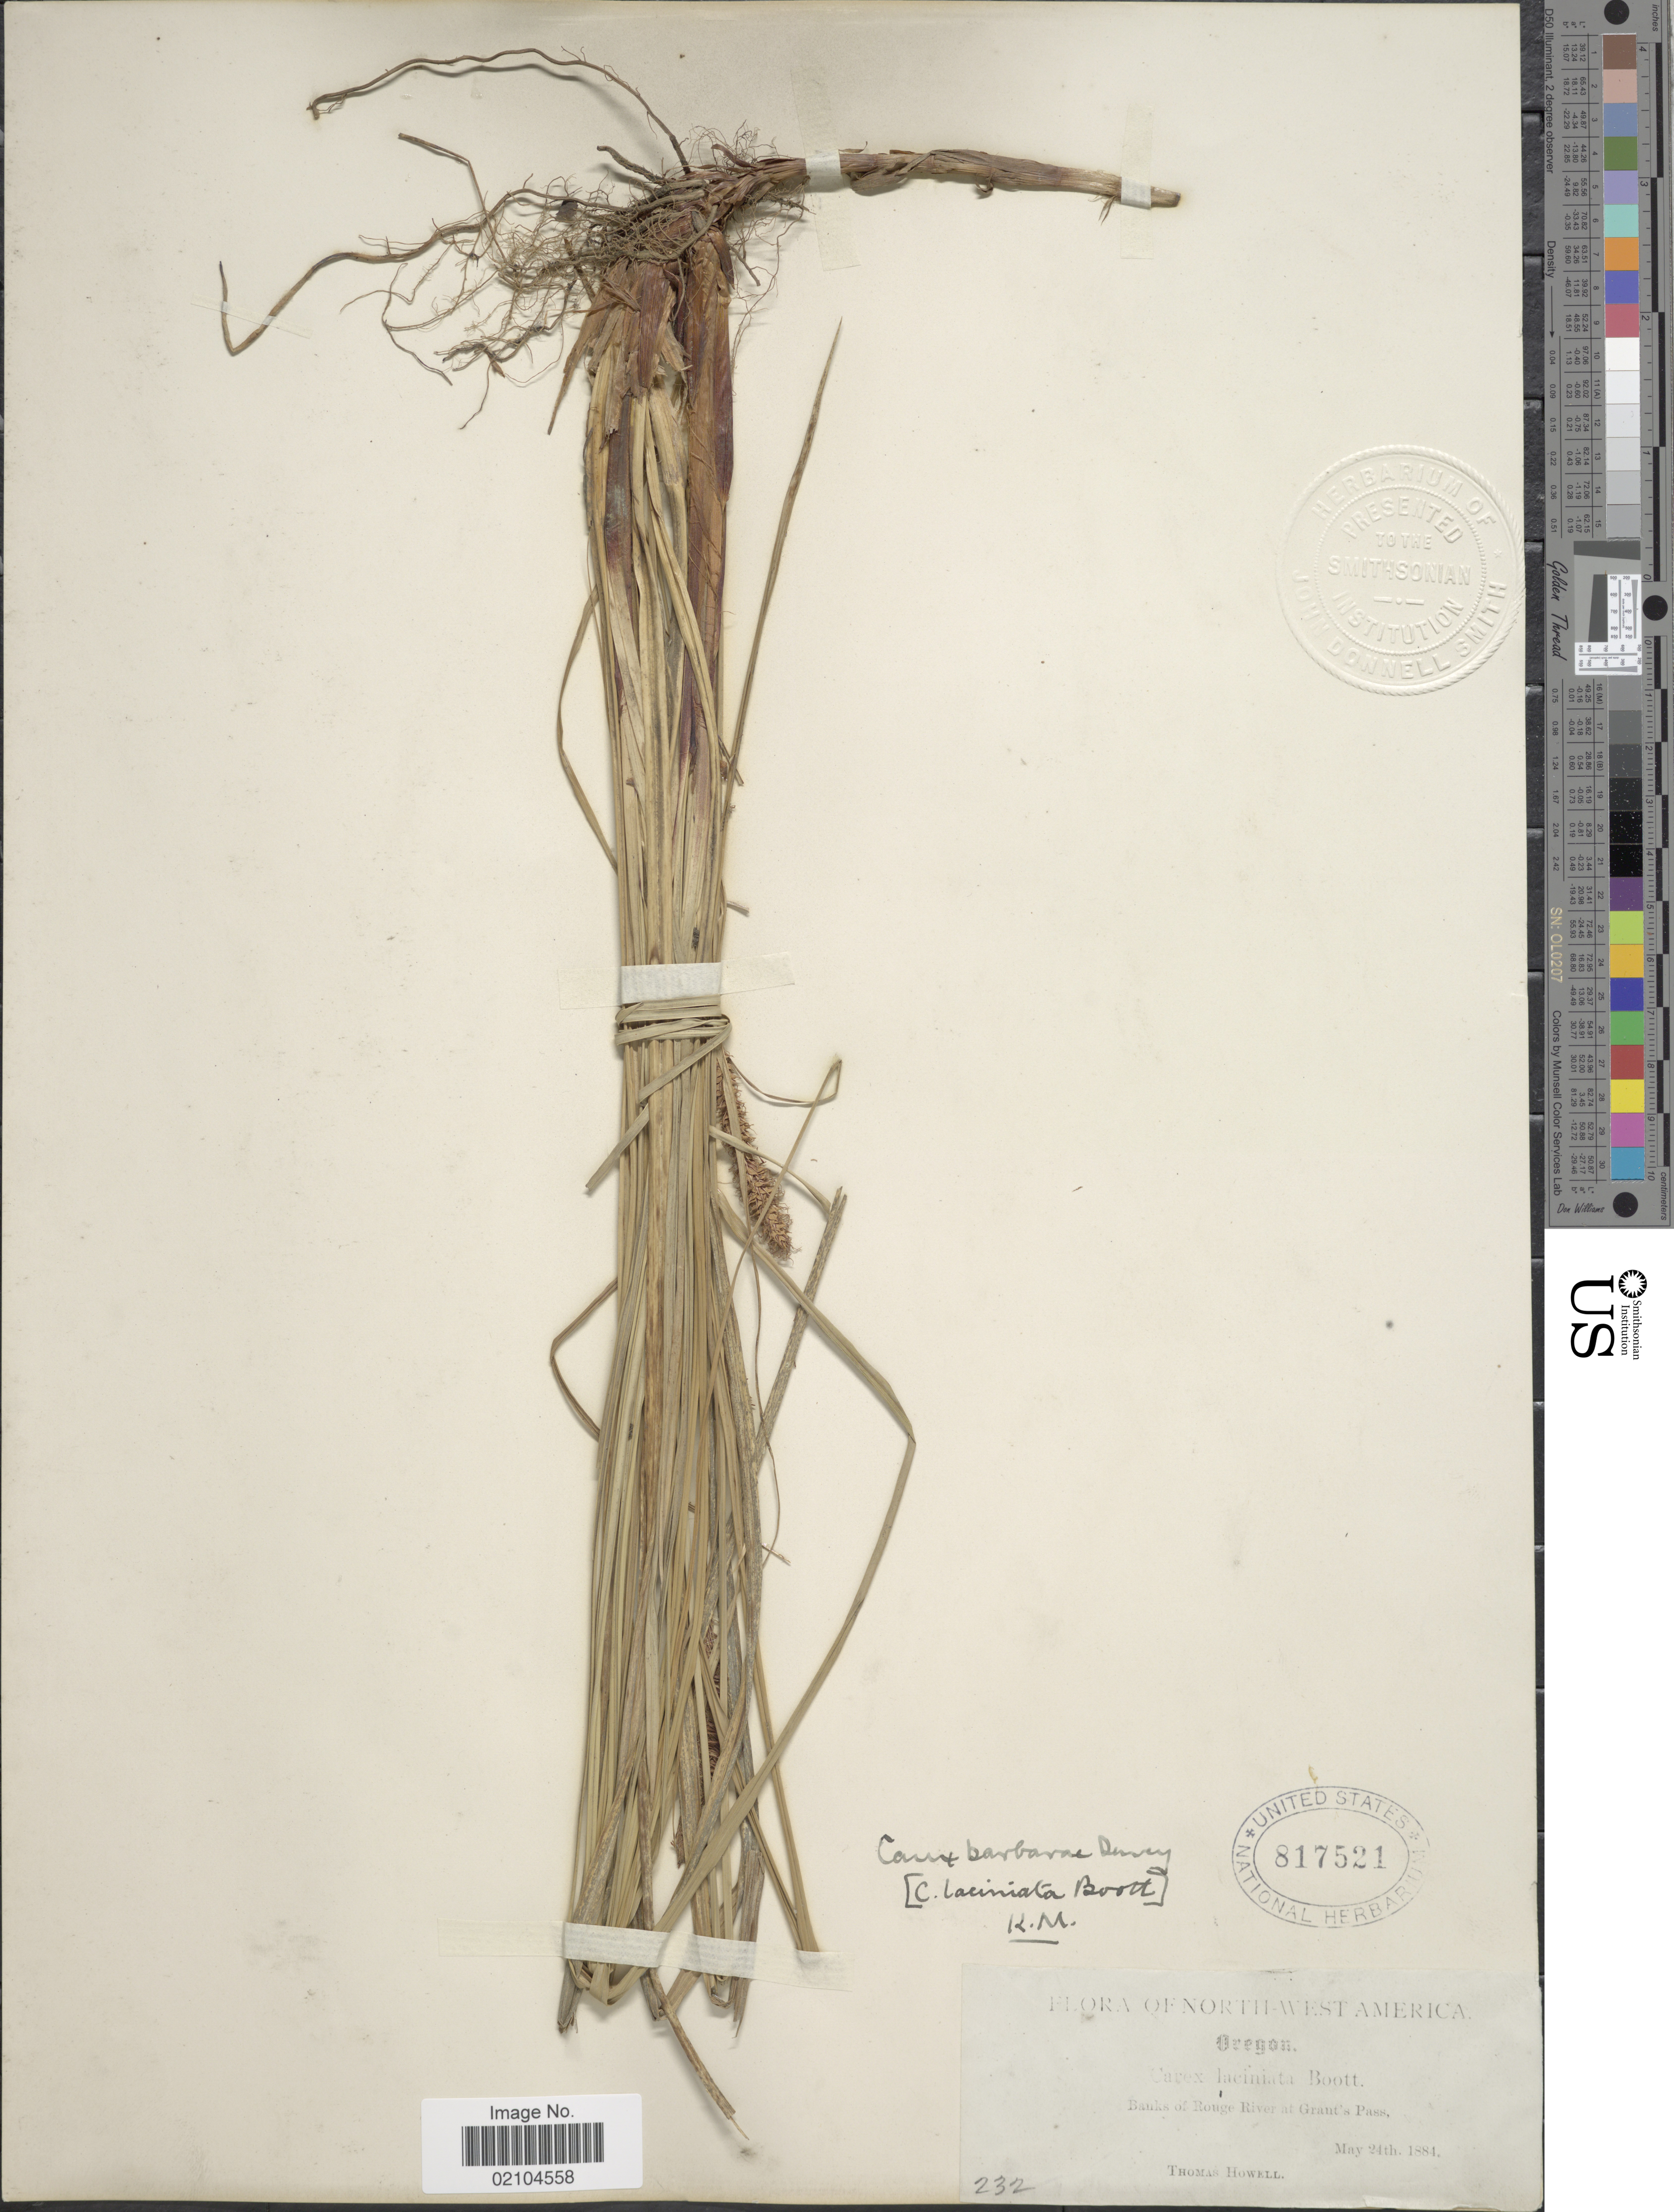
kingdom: Plantae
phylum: Tracheophyta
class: Liliopsida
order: Poales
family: Cyperaceae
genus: Carex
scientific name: Carex barbarae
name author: Dewey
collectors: T. Howell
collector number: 232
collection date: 1881-05-24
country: United States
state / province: Oregon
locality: North-West America, Banks of Rouge River at Grant's Pass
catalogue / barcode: US 817521